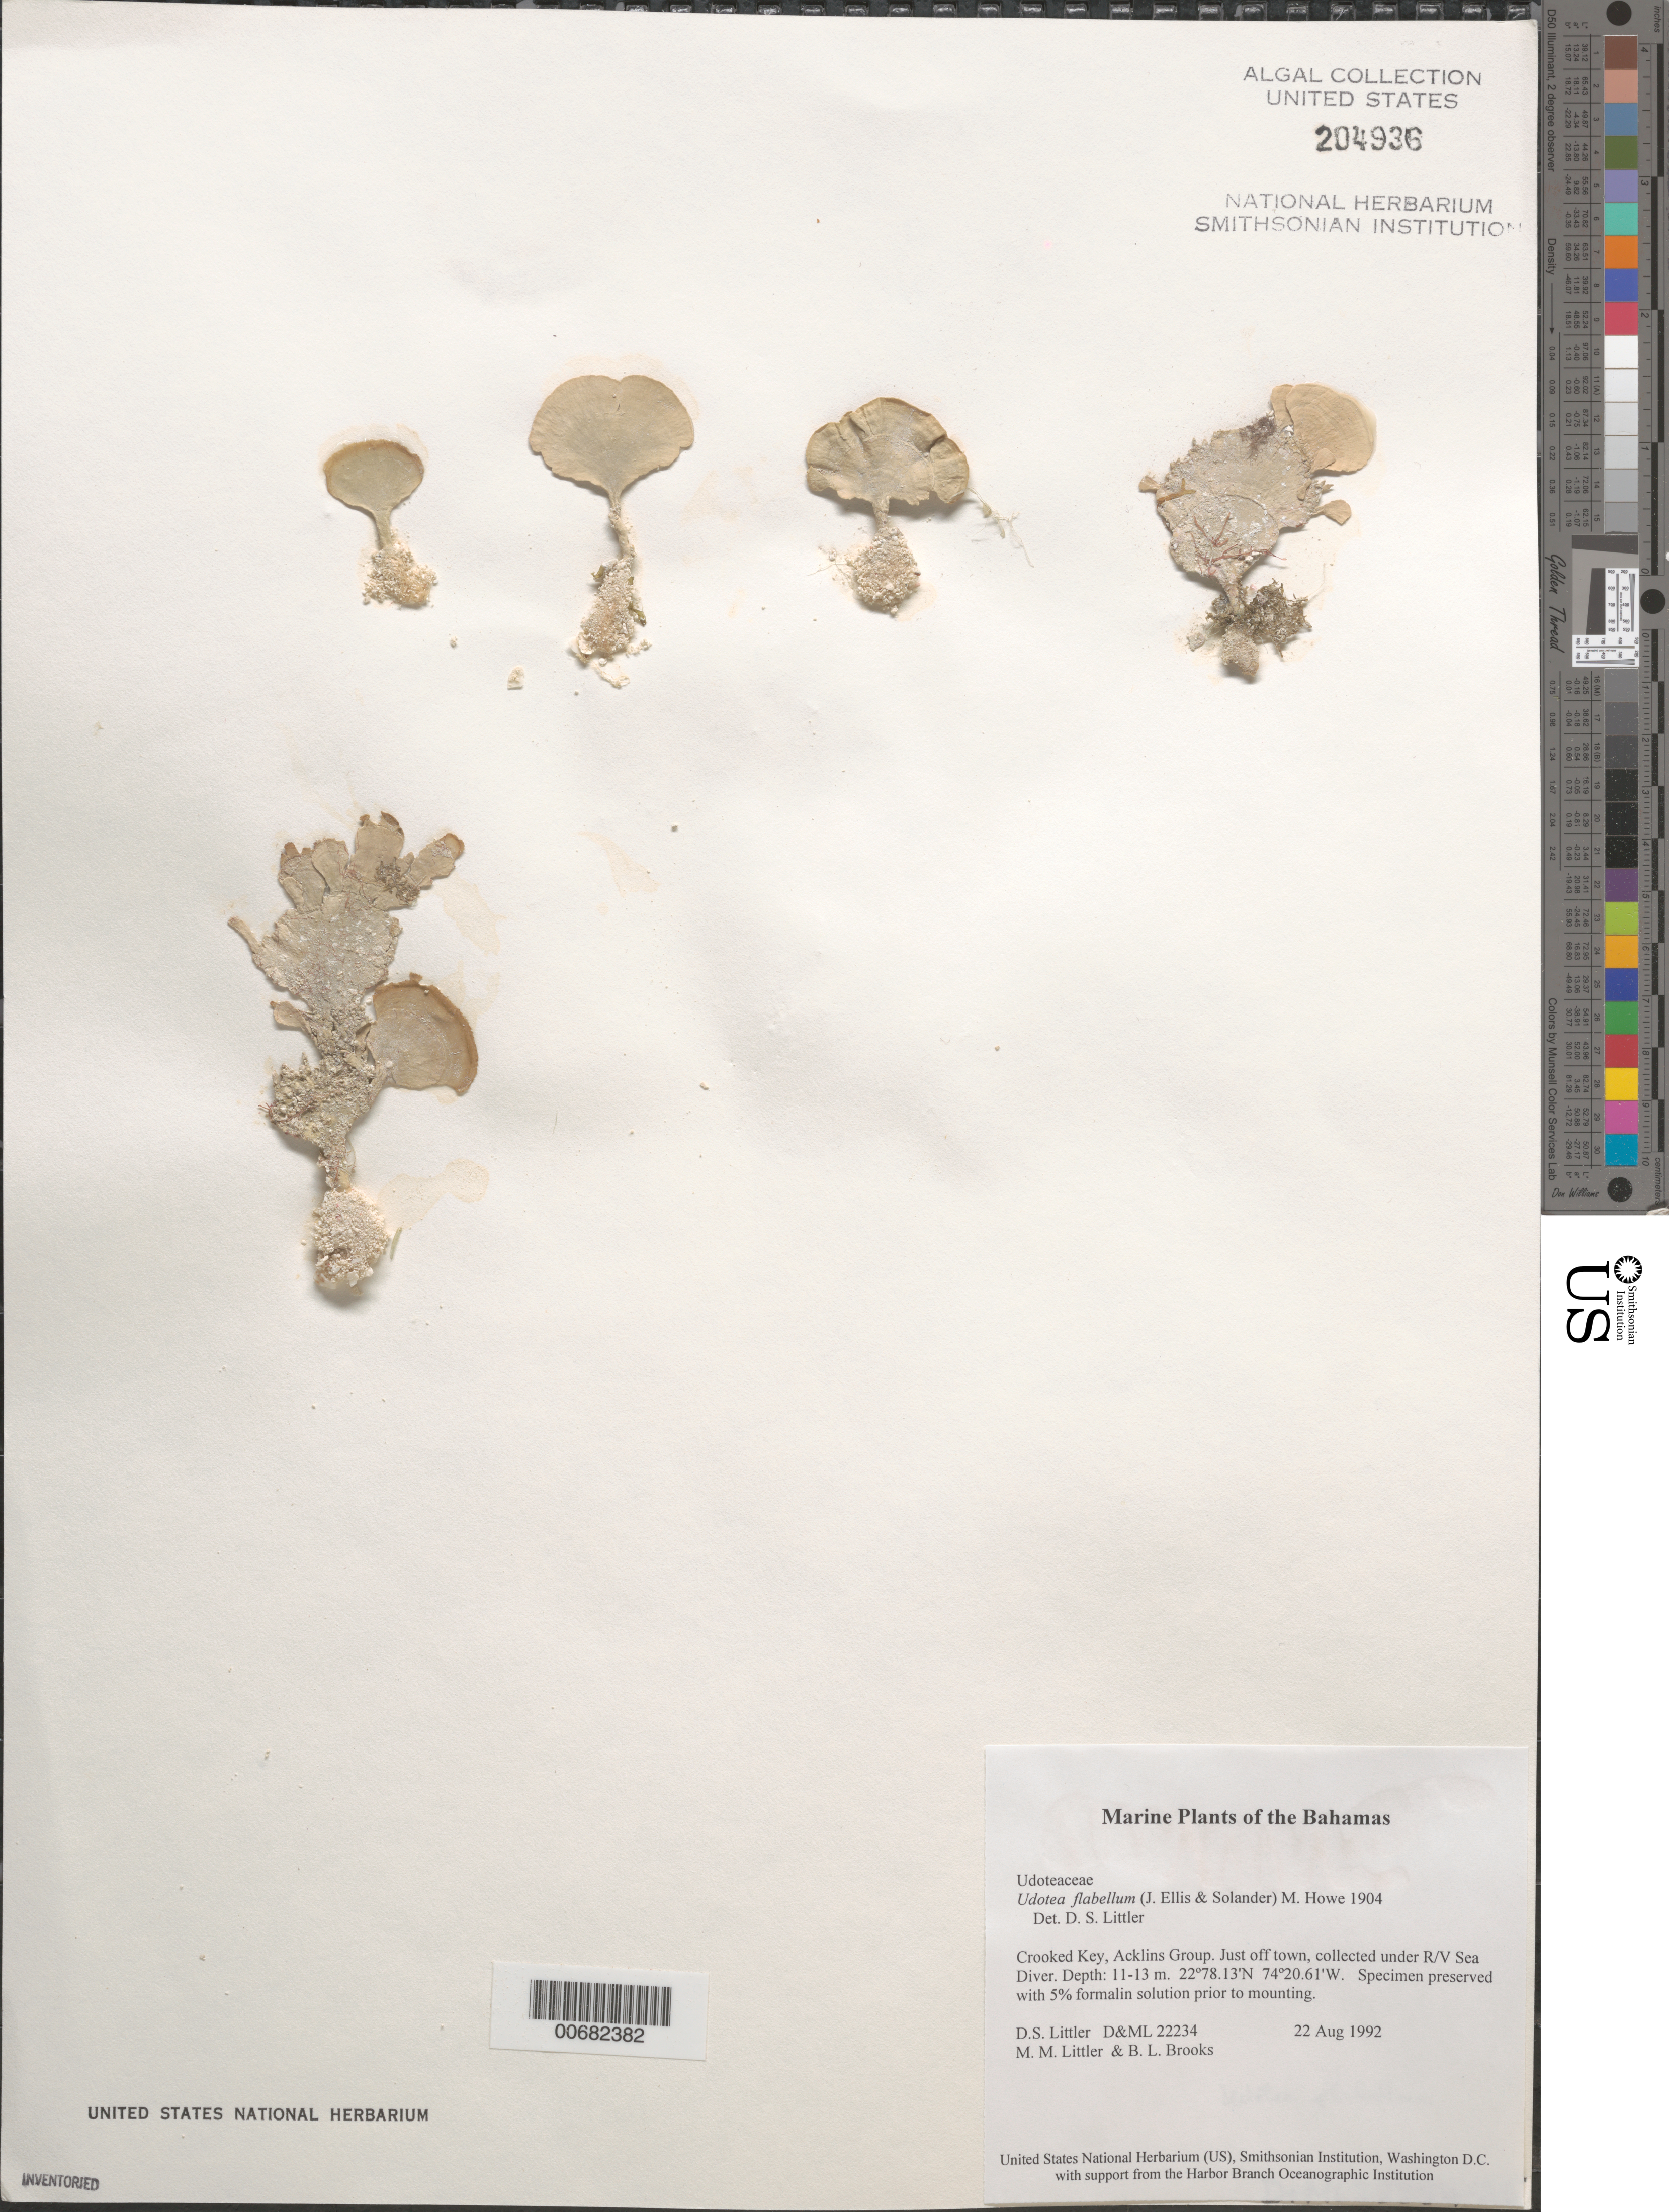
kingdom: Plantae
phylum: Chlorophyta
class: Ulvophyceae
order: Bryopsidales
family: Udoteaceae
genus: Udotea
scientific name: Udotea flabellum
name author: (J. Ellis & Sol.) M. Howe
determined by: Littler, D. S.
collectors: D. S. Littler, M. M. Littler & B. Brooks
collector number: D&ML 22234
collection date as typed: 22 Aug 1992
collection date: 1992-08-22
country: Bahamas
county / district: Crooked Island District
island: Crooked Island (Crooked Key)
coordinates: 22 78.13' N, 74 20.61' W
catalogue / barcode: US 204936